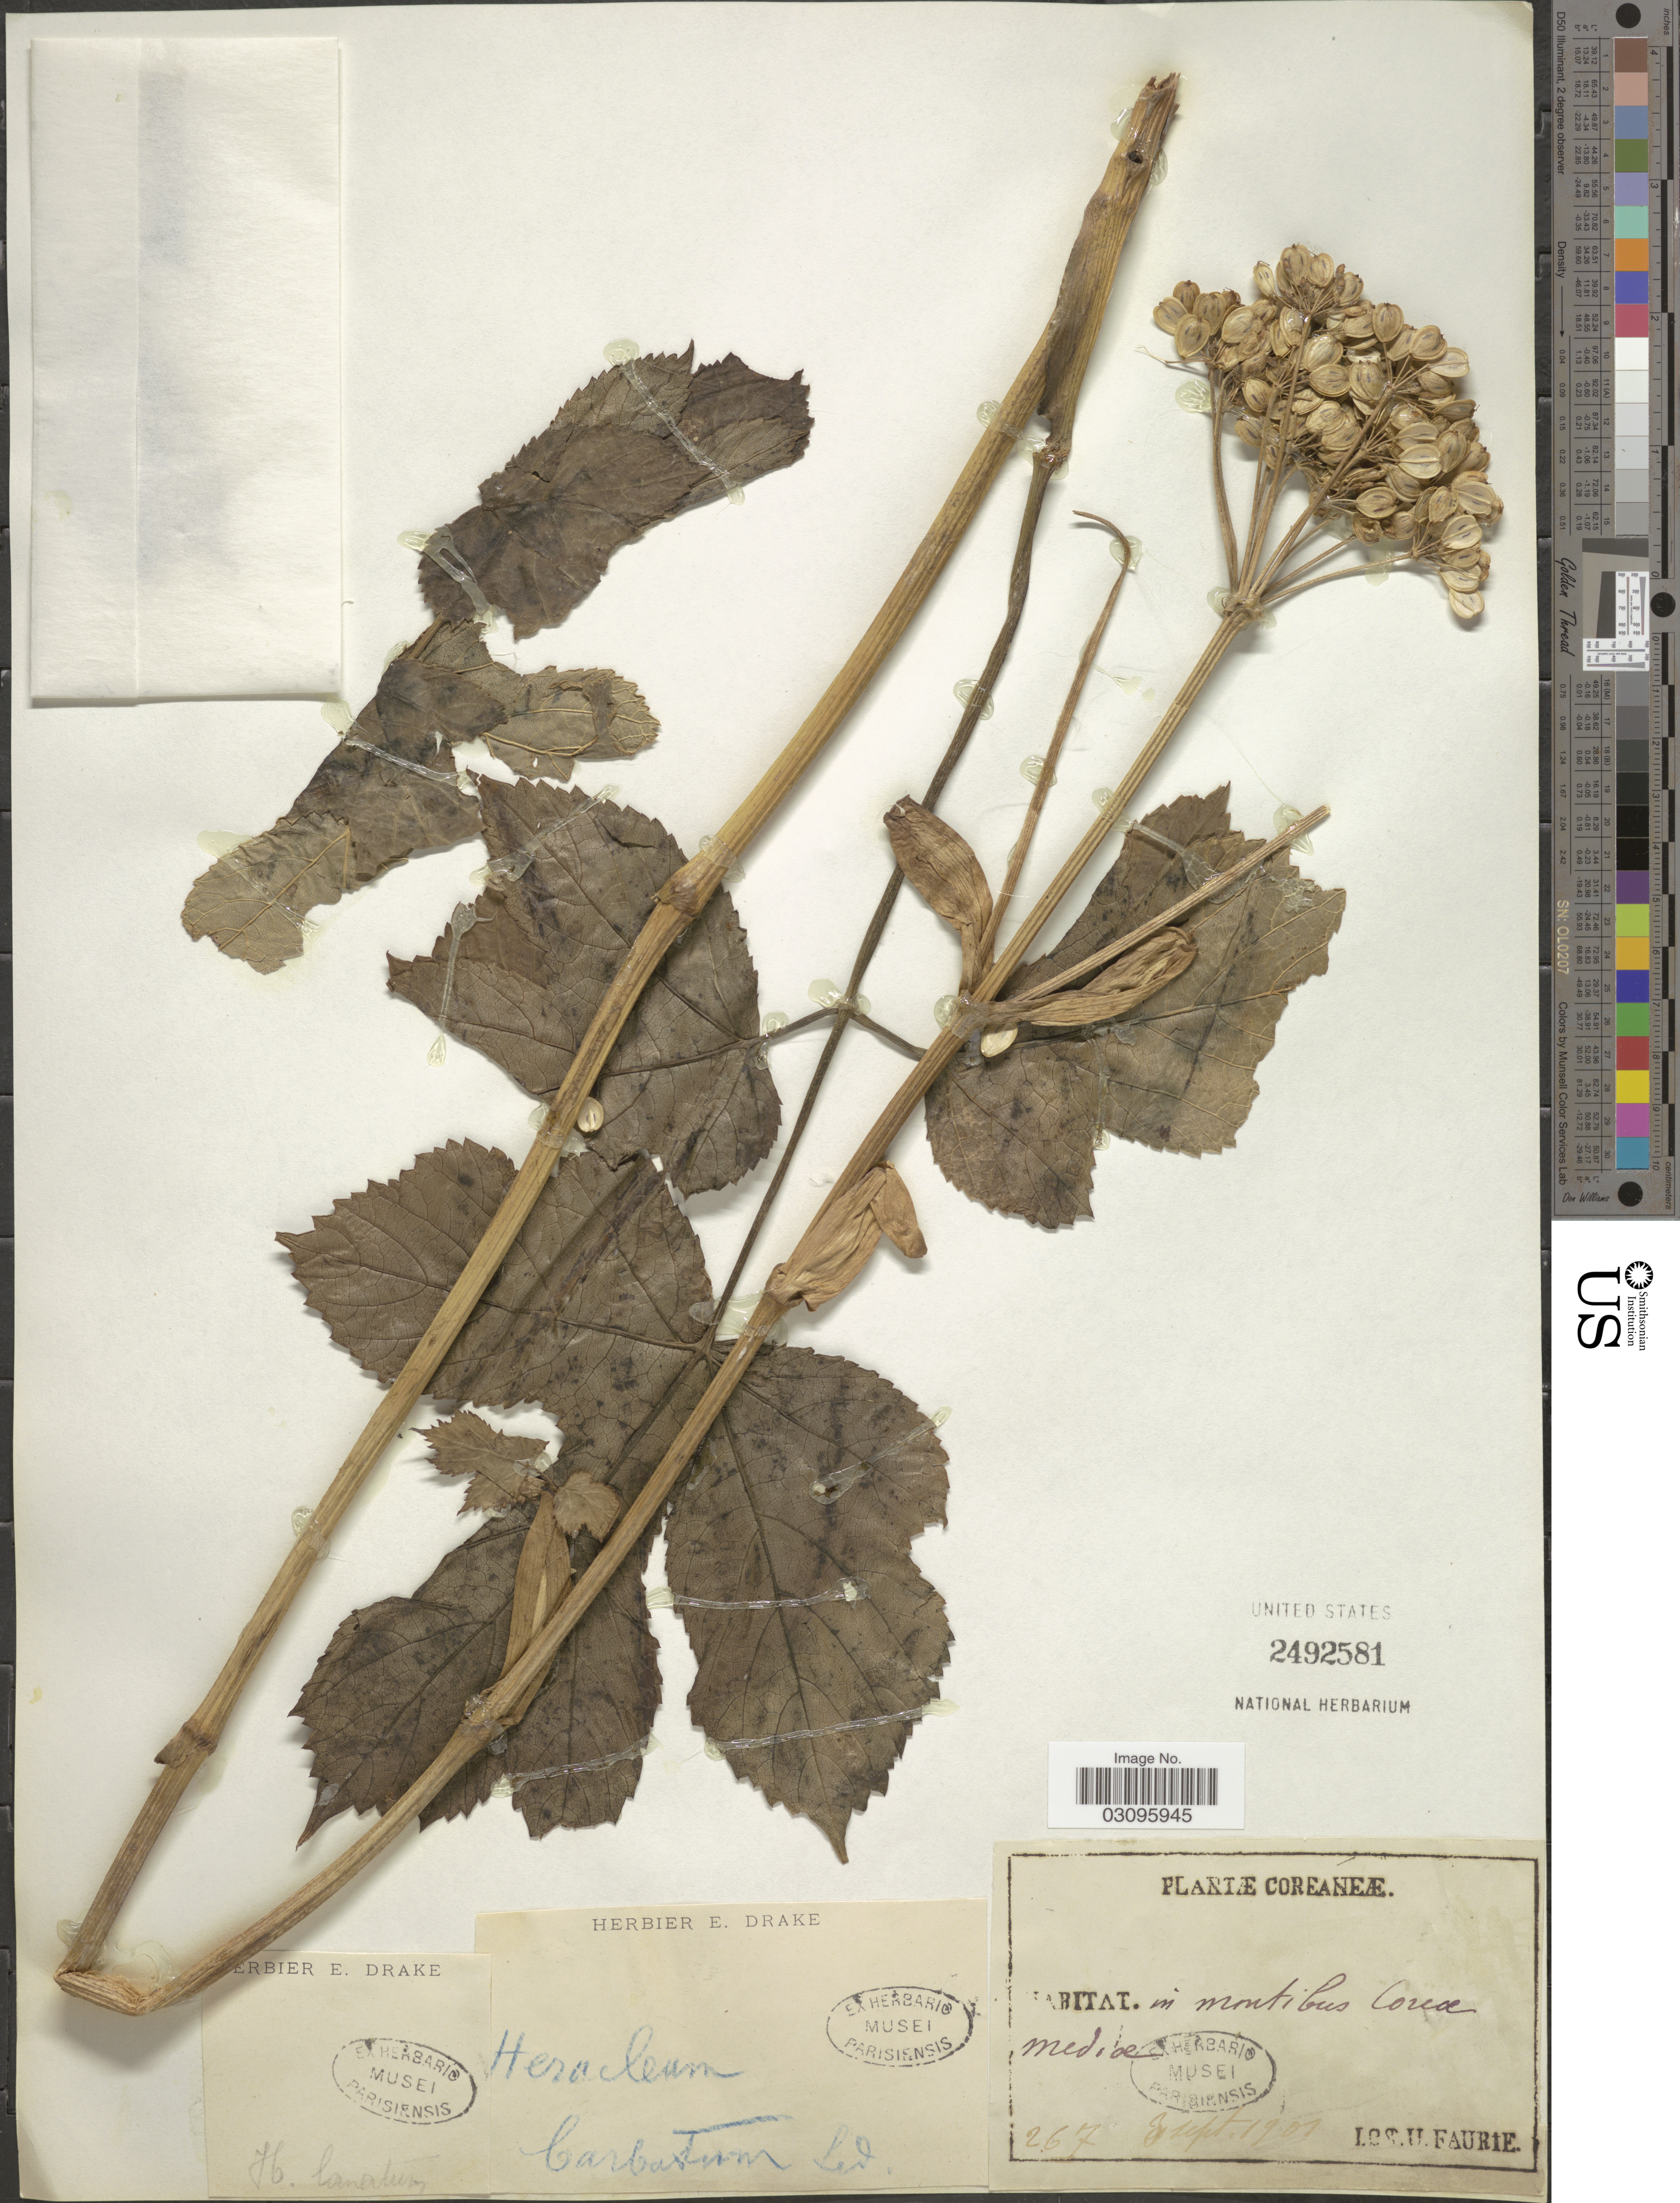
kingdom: Plantae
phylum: Tracheophyta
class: Magnoliopsida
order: Apiales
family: Apiaceae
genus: Heracleum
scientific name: Heracleum lanatum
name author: Michx.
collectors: U. Faurie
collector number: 267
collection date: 1901-09-03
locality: Coreaneæ. In montibus Coreae mediae.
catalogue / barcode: US 2492581